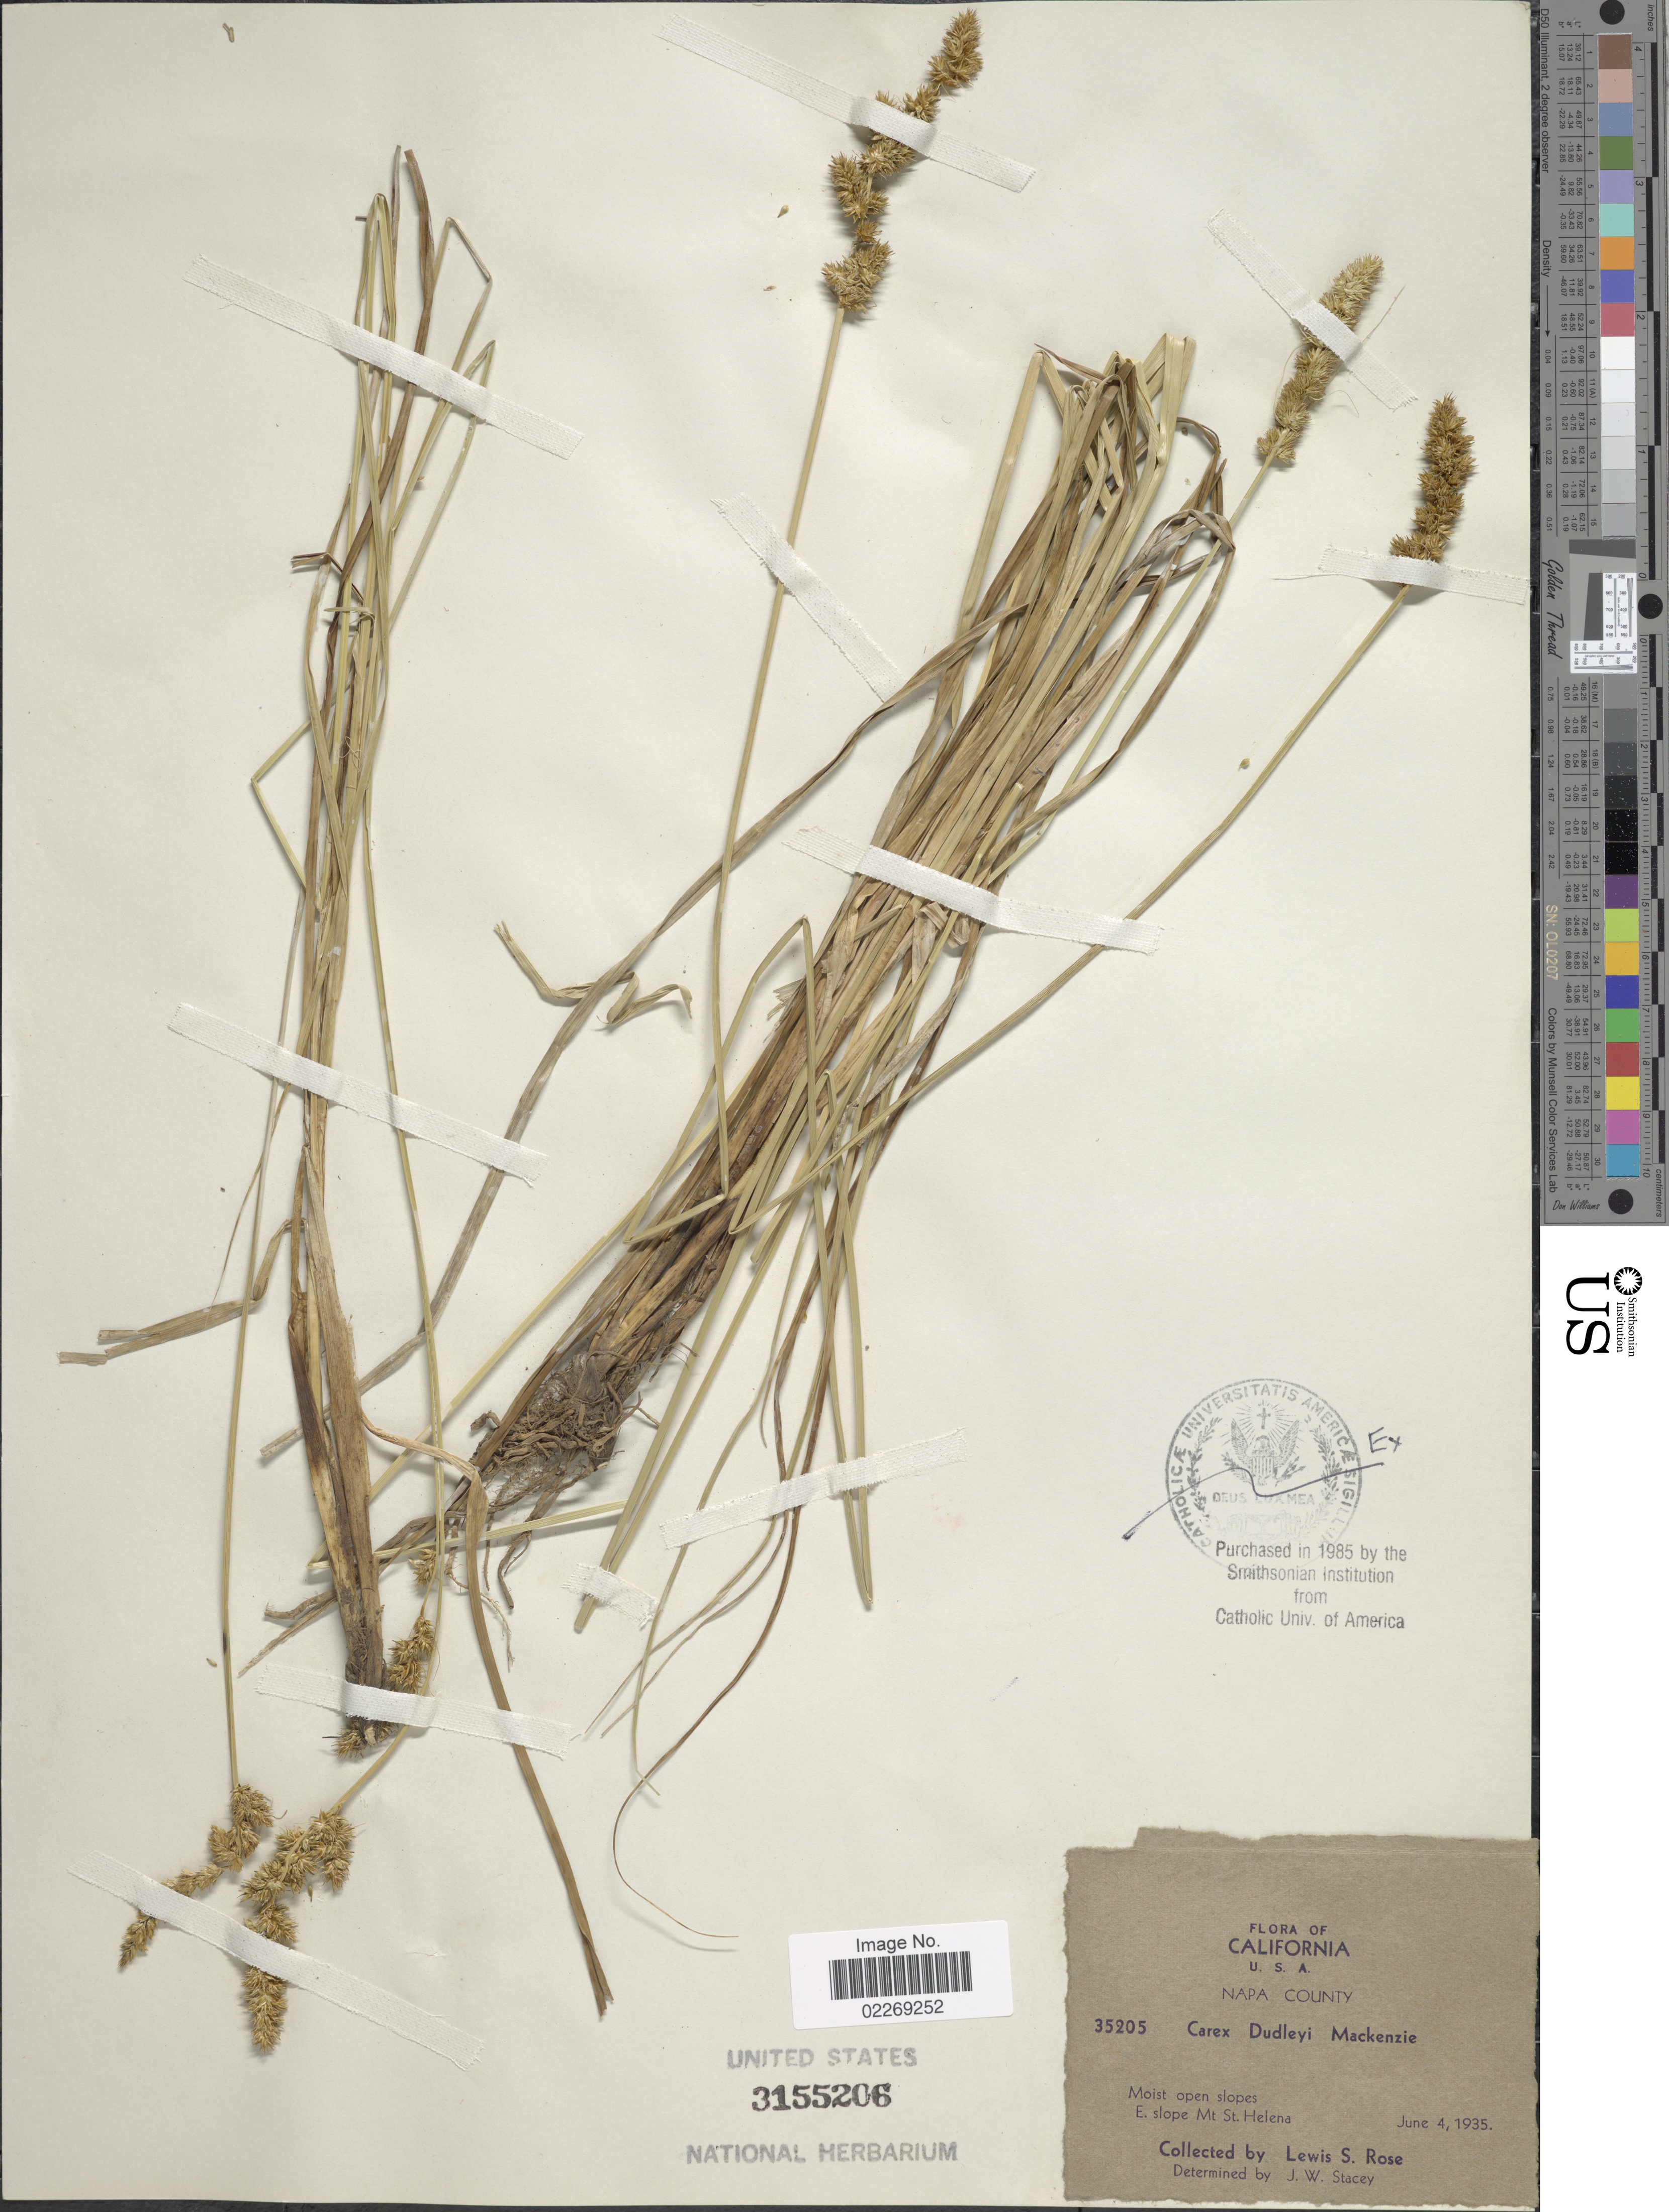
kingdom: Plantae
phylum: Tracheophyta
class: Liliopsida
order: Poales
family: Cyperaceae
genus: Carex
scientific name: Carex densa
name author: (L.H. Bailey) L.H. Bailey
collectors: L. S. Rose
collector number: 35205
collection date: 1935-06-04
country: United States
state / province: California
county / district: Napa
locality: Napa County. Moist open slopes E. slope Mt St. Helena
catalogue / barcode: US 3155206